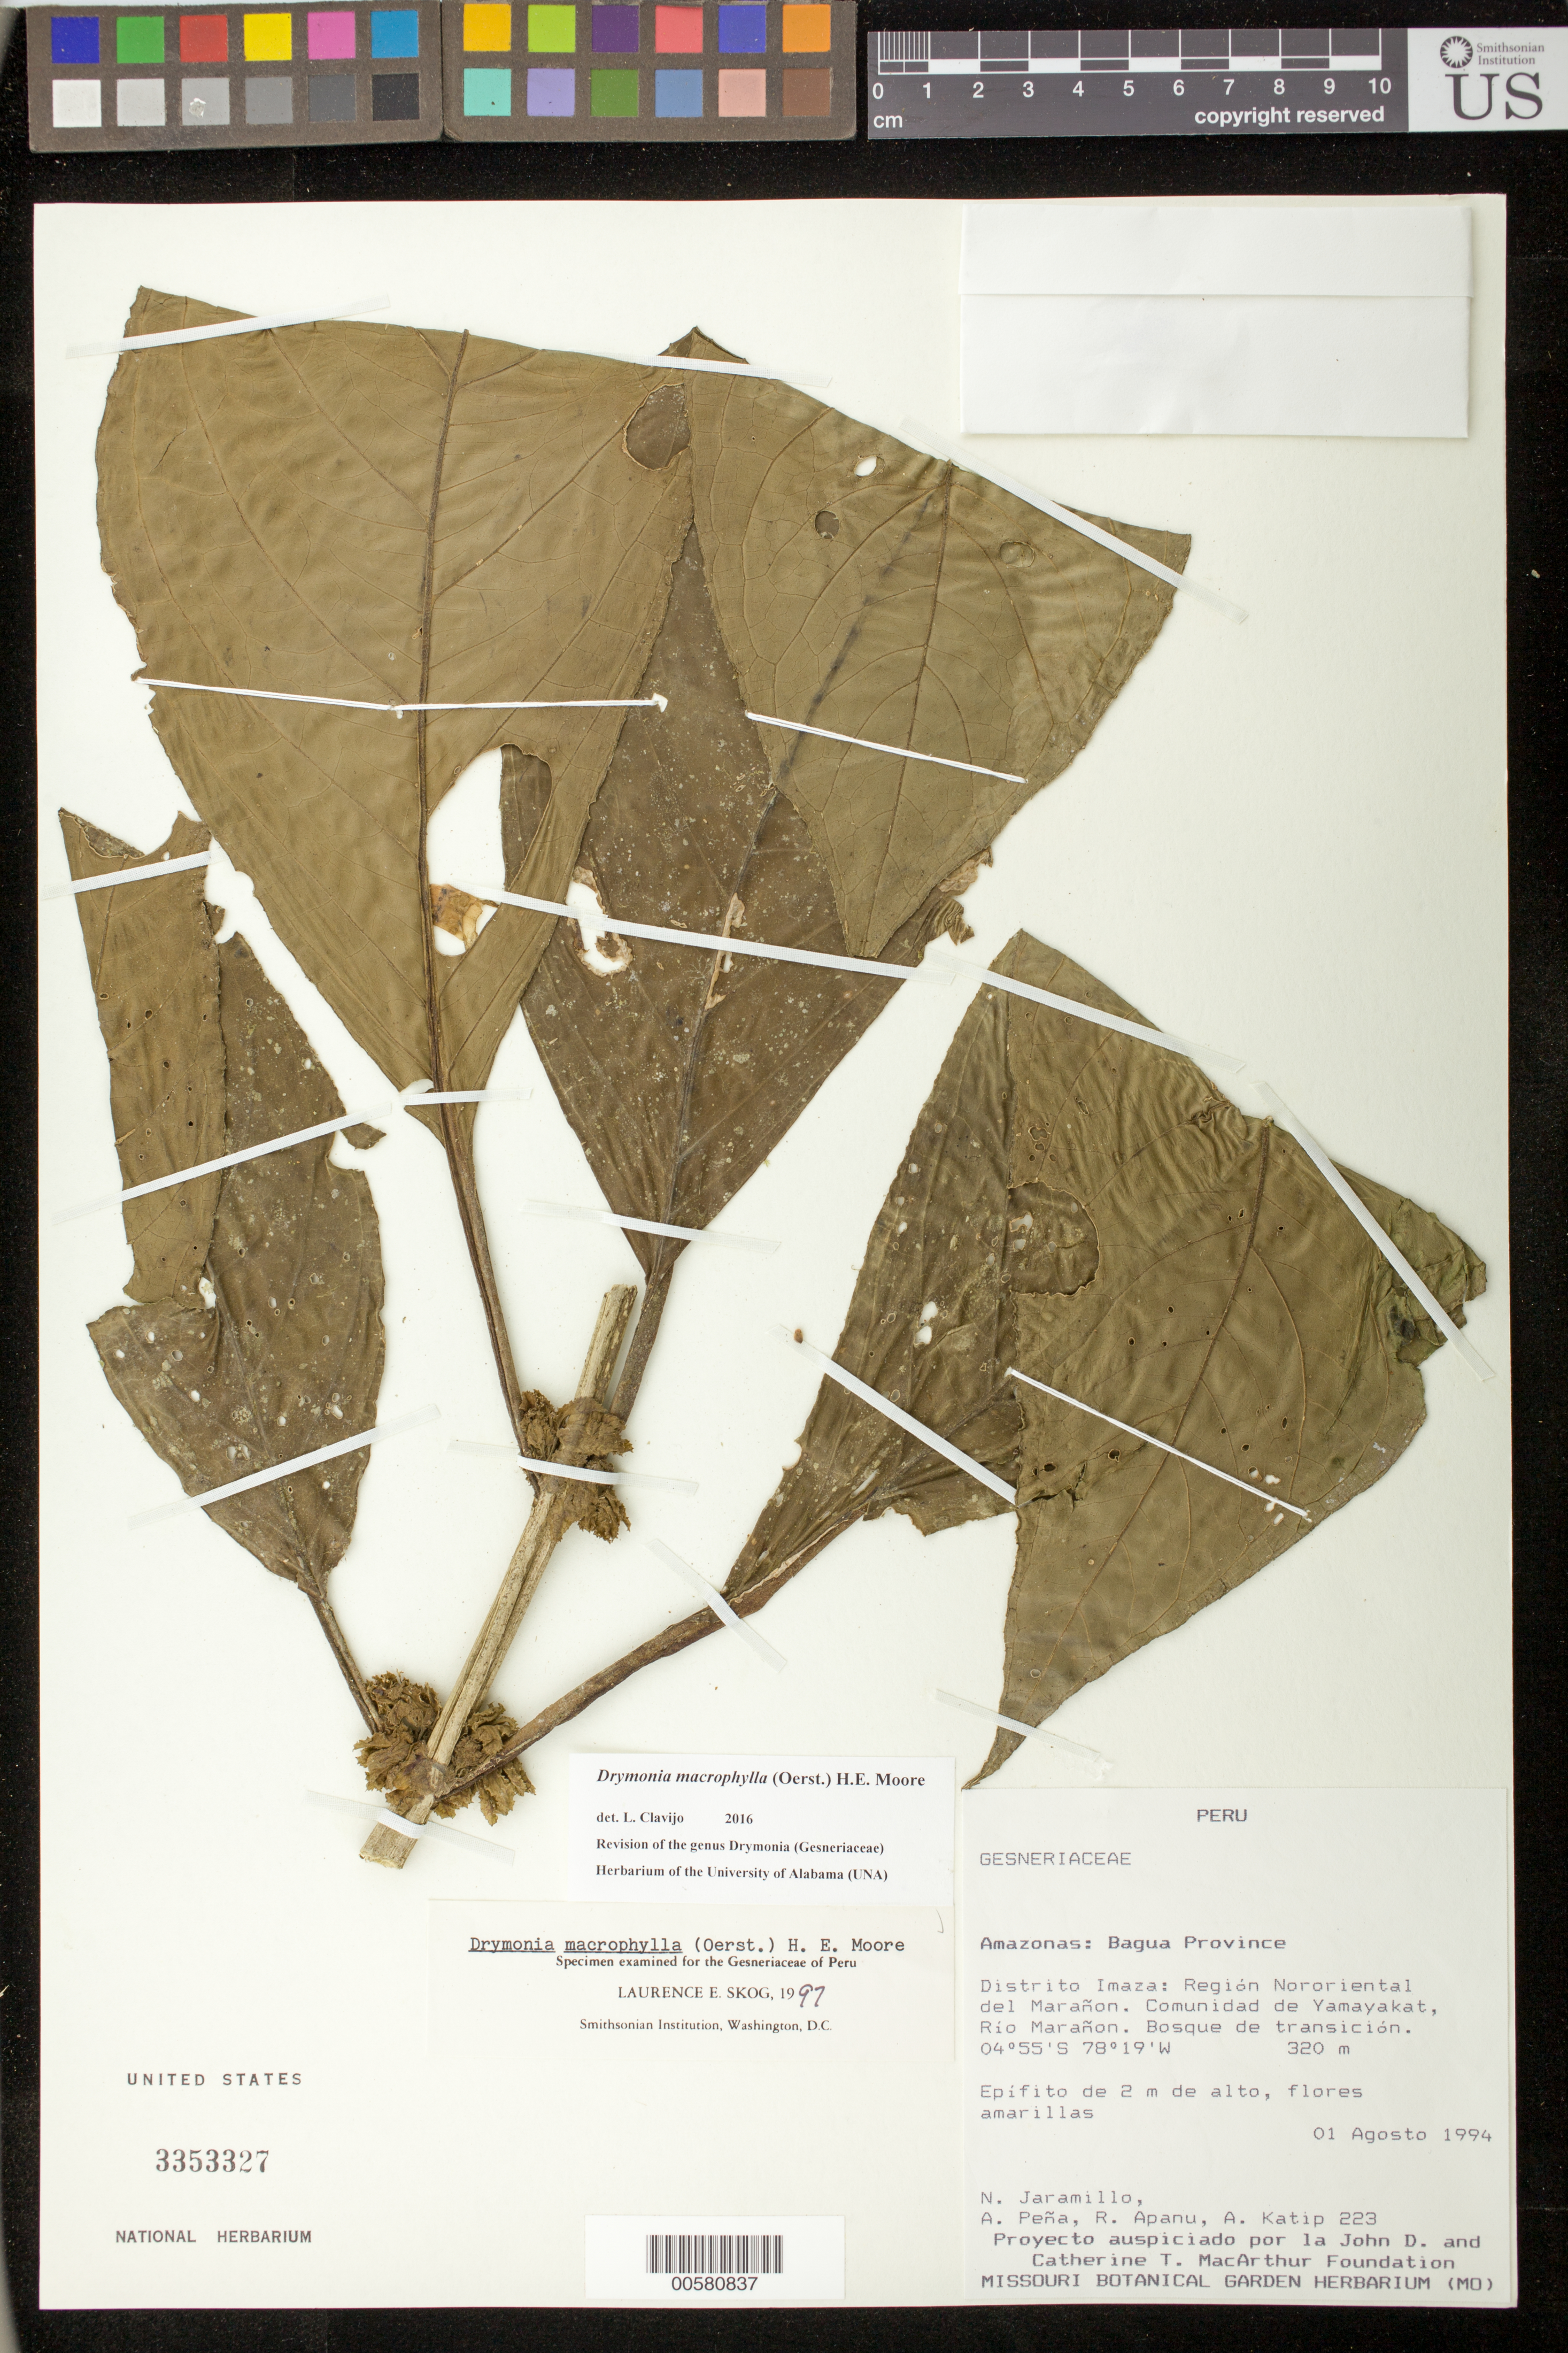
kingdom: Plantae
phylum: Tracheophyta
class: Magnoliopsida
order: Lamiales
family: Gesneriaceae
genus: Drymonia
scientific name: Drymonia macrophylla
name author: (Oerst.) H.E. Moore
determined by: Skog, Laurence E.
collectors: N. Jaramillo, A. Peña, R. Apanu & A. Katip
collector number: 223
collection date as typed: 01 Aug 1994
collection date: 1994-08-01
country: Peru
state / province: Amazonas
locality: Prov. Bagua, dtto. Imaza: región nororiental del Marañon, comunidad de Yamayakat, Río Marañon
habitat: Bosque de transición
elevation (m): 320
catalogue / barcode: US 3353327